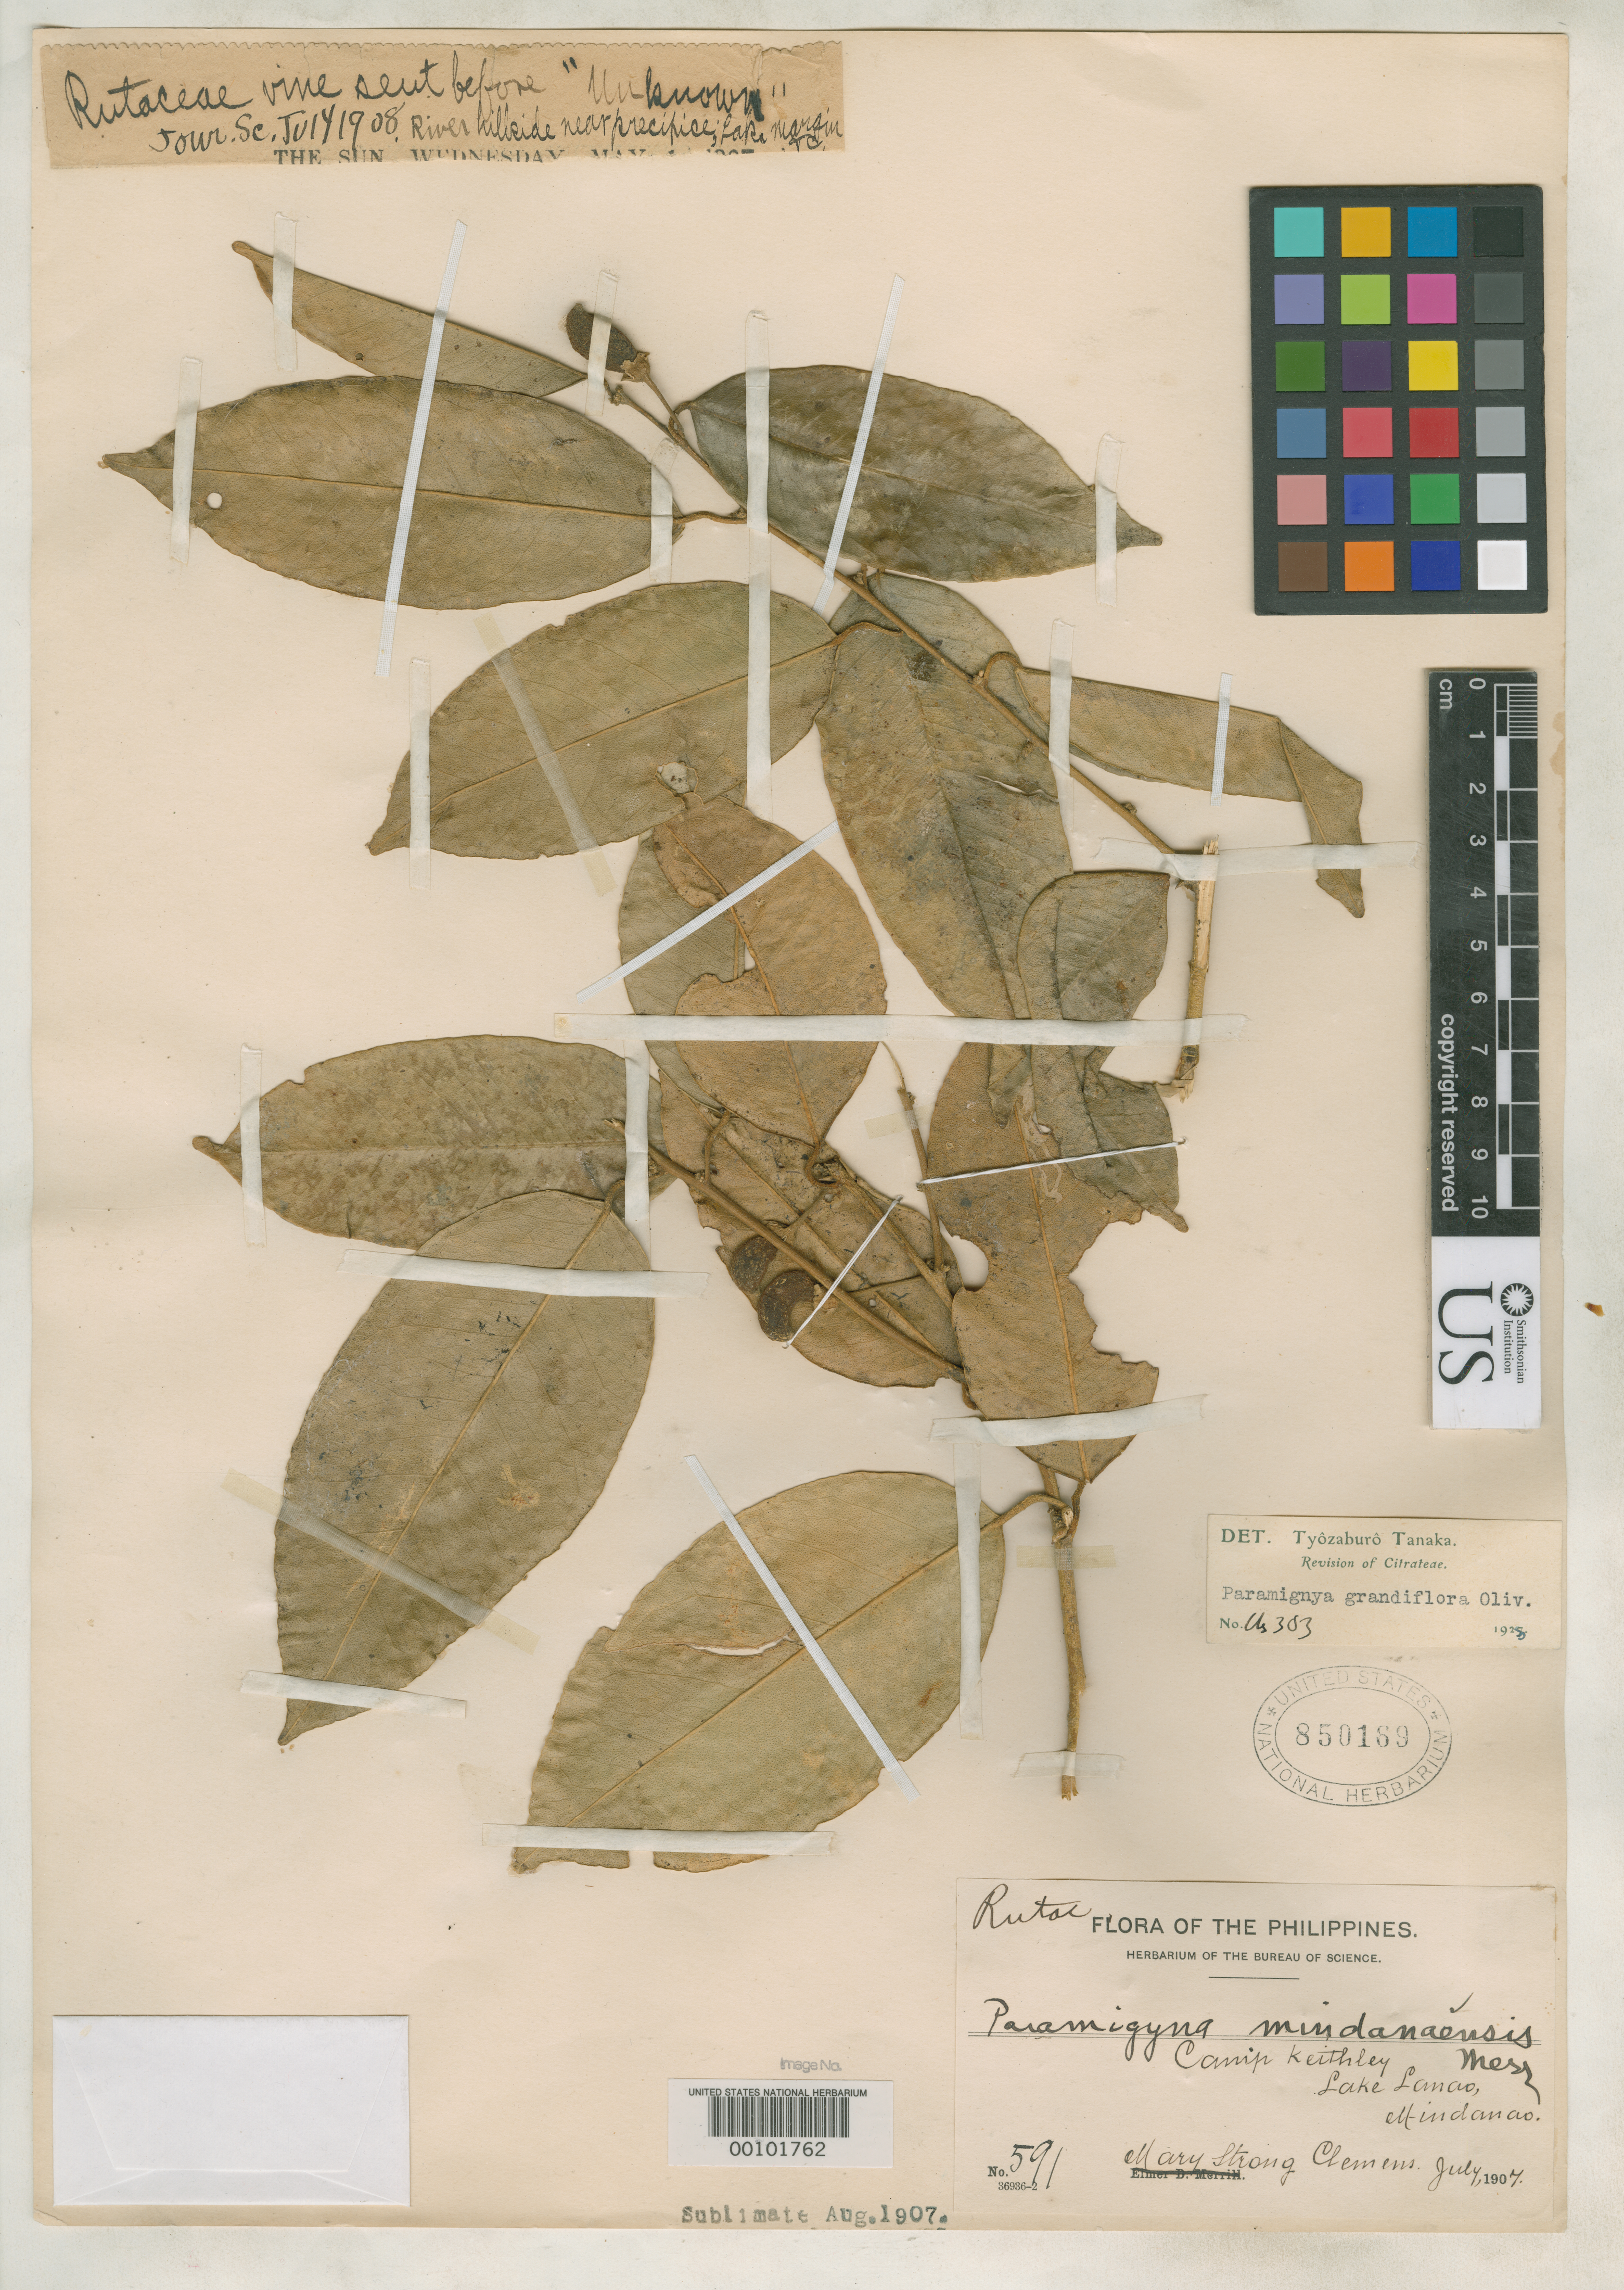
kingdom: Plantae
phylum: Tracheophyta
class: Magnoliopsida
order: Sapindales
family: Rutaceae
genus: Paramignya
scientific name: Paramignya mindanaensis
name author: Merr.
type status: Isosyntype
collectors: M. S. Clemens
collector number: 591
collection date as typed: Jun 1906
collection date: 1906-06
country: Philippines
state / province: Muslim Mindanao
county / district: Lanao del Sur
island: Mindanao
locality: Lake Lanao, Camp Keithley.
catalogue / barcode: US 850169